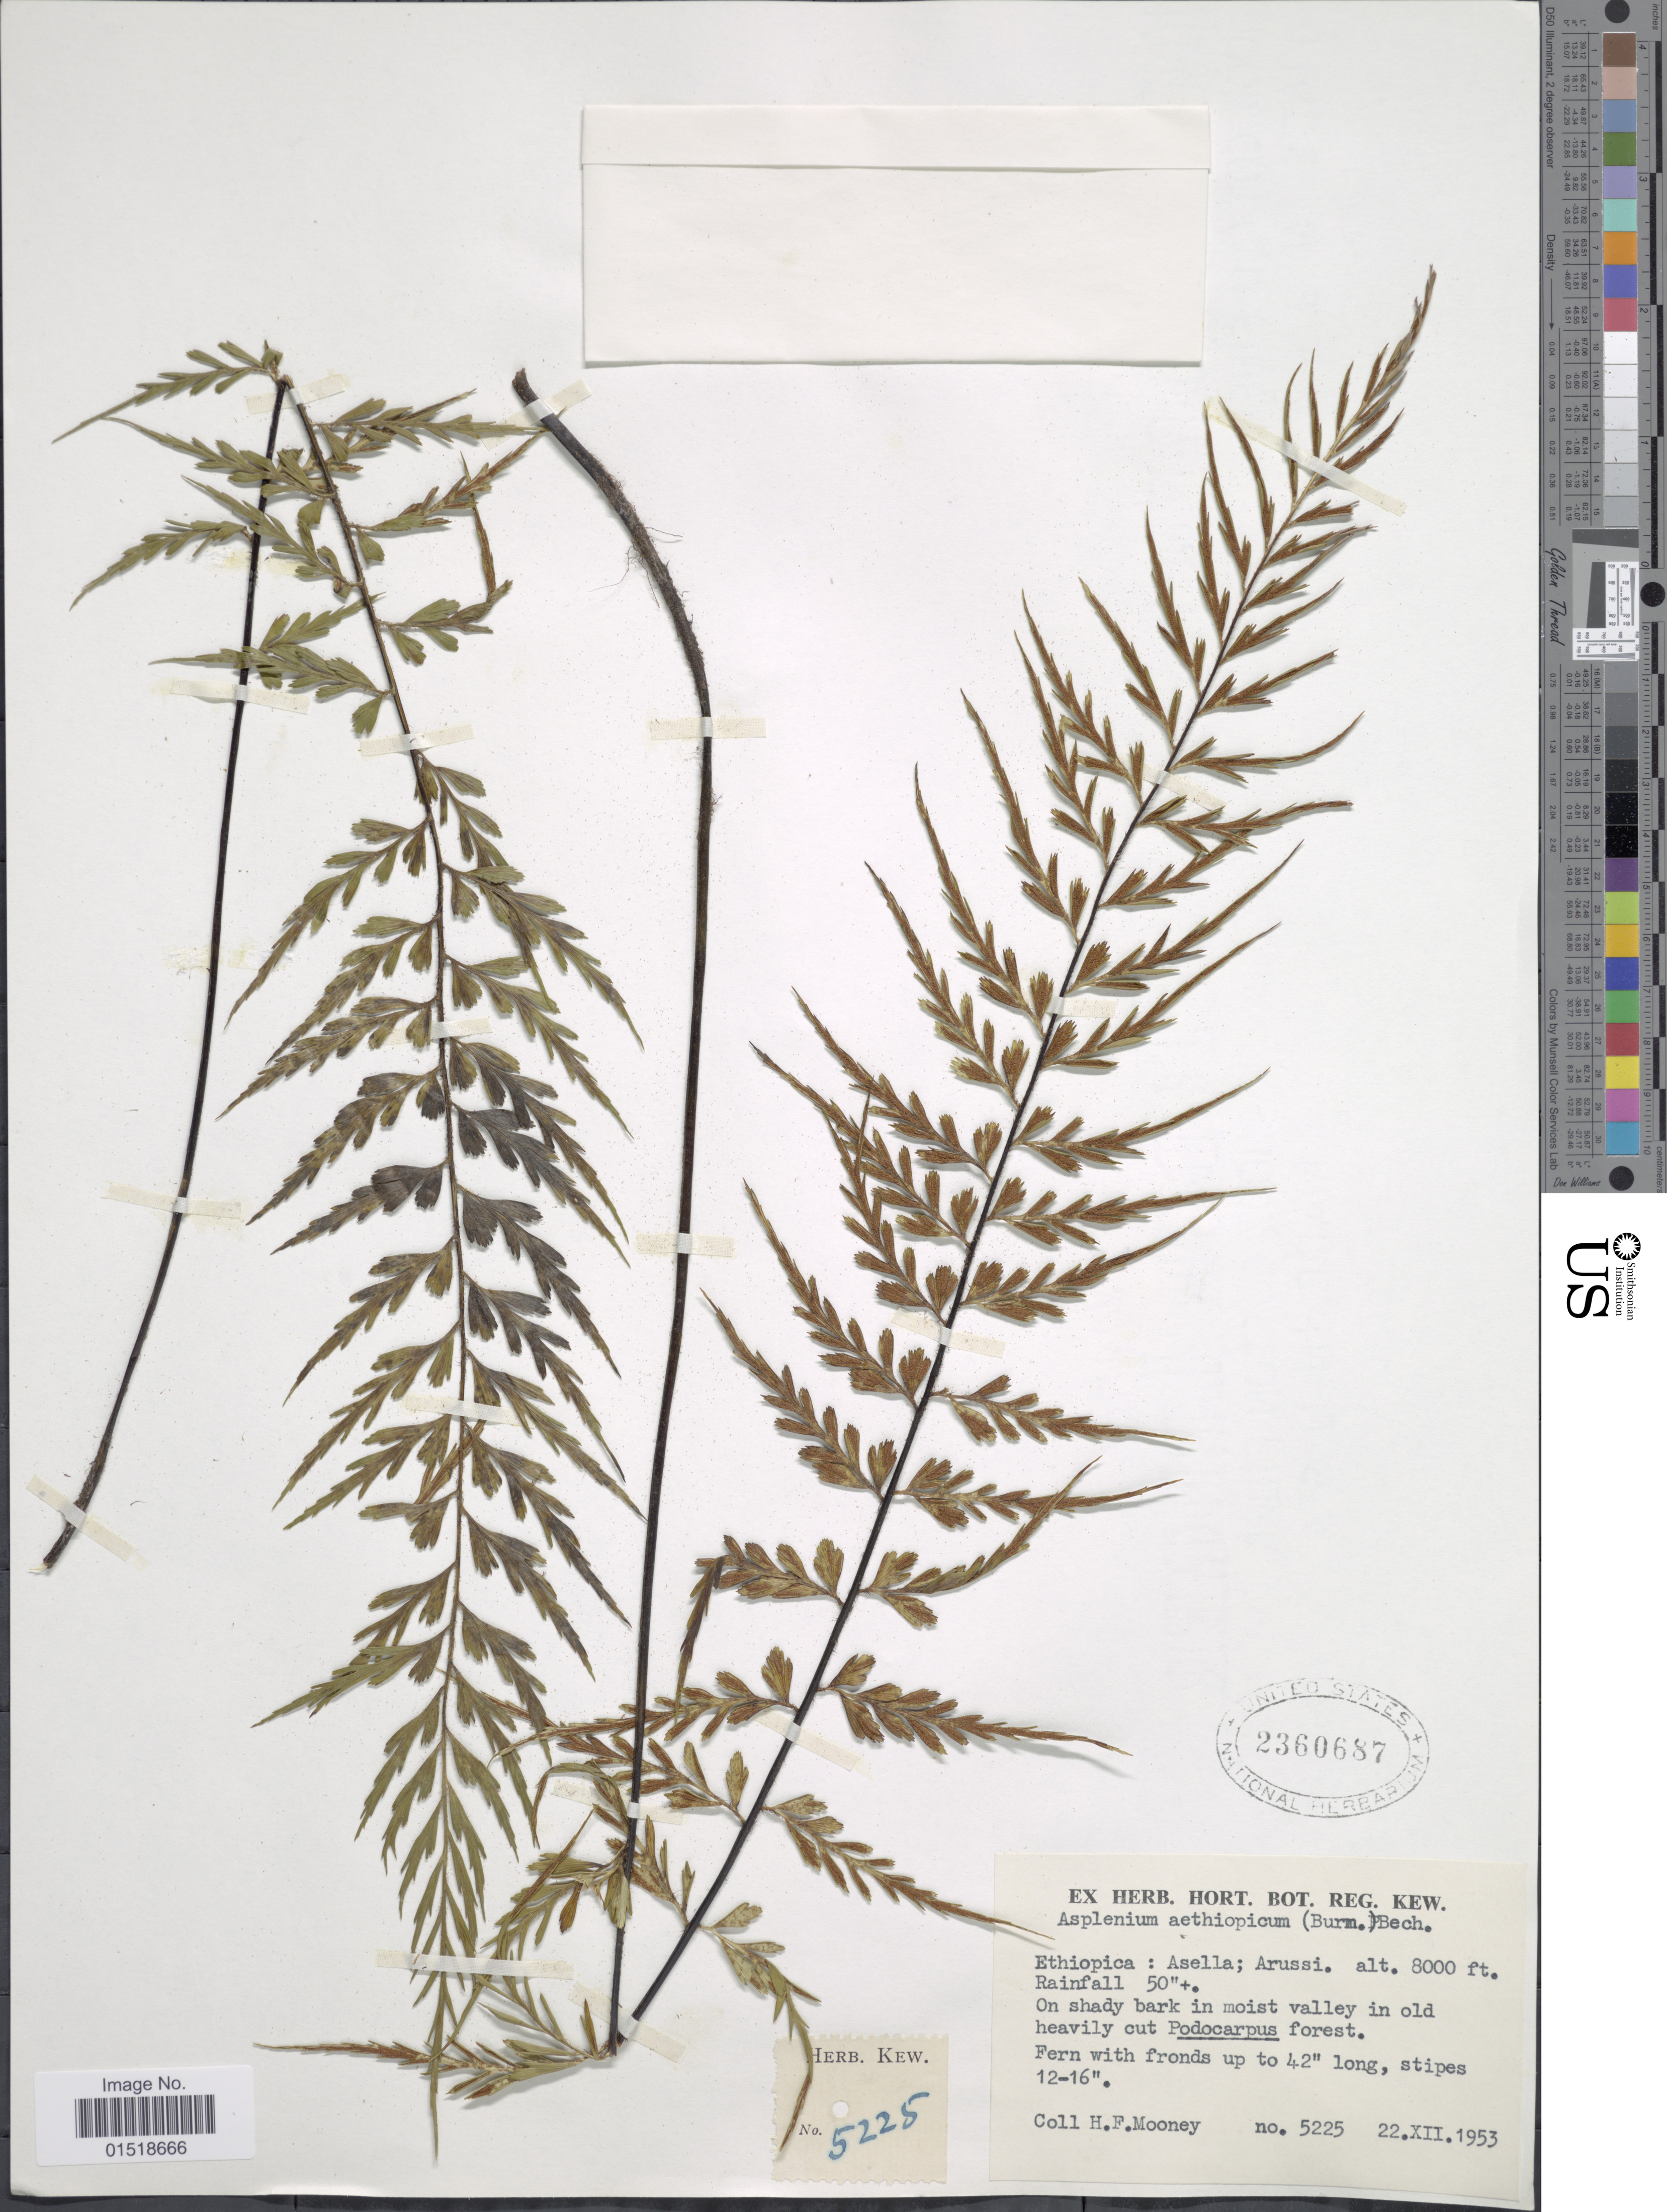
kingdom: Plantae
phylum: Tracheophyta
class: Polypodiopsida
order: Polypodiales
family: Aspleniaceae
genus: Asplenium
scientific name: Asplenium aethiopicum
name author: (Burm. f.) Bech.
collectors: H. Mooney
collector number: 5225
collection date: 1953-12-22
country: Ethiopia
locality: Ethiopica: Asella; Arussi.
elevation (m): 2438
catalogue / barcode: US 2360687